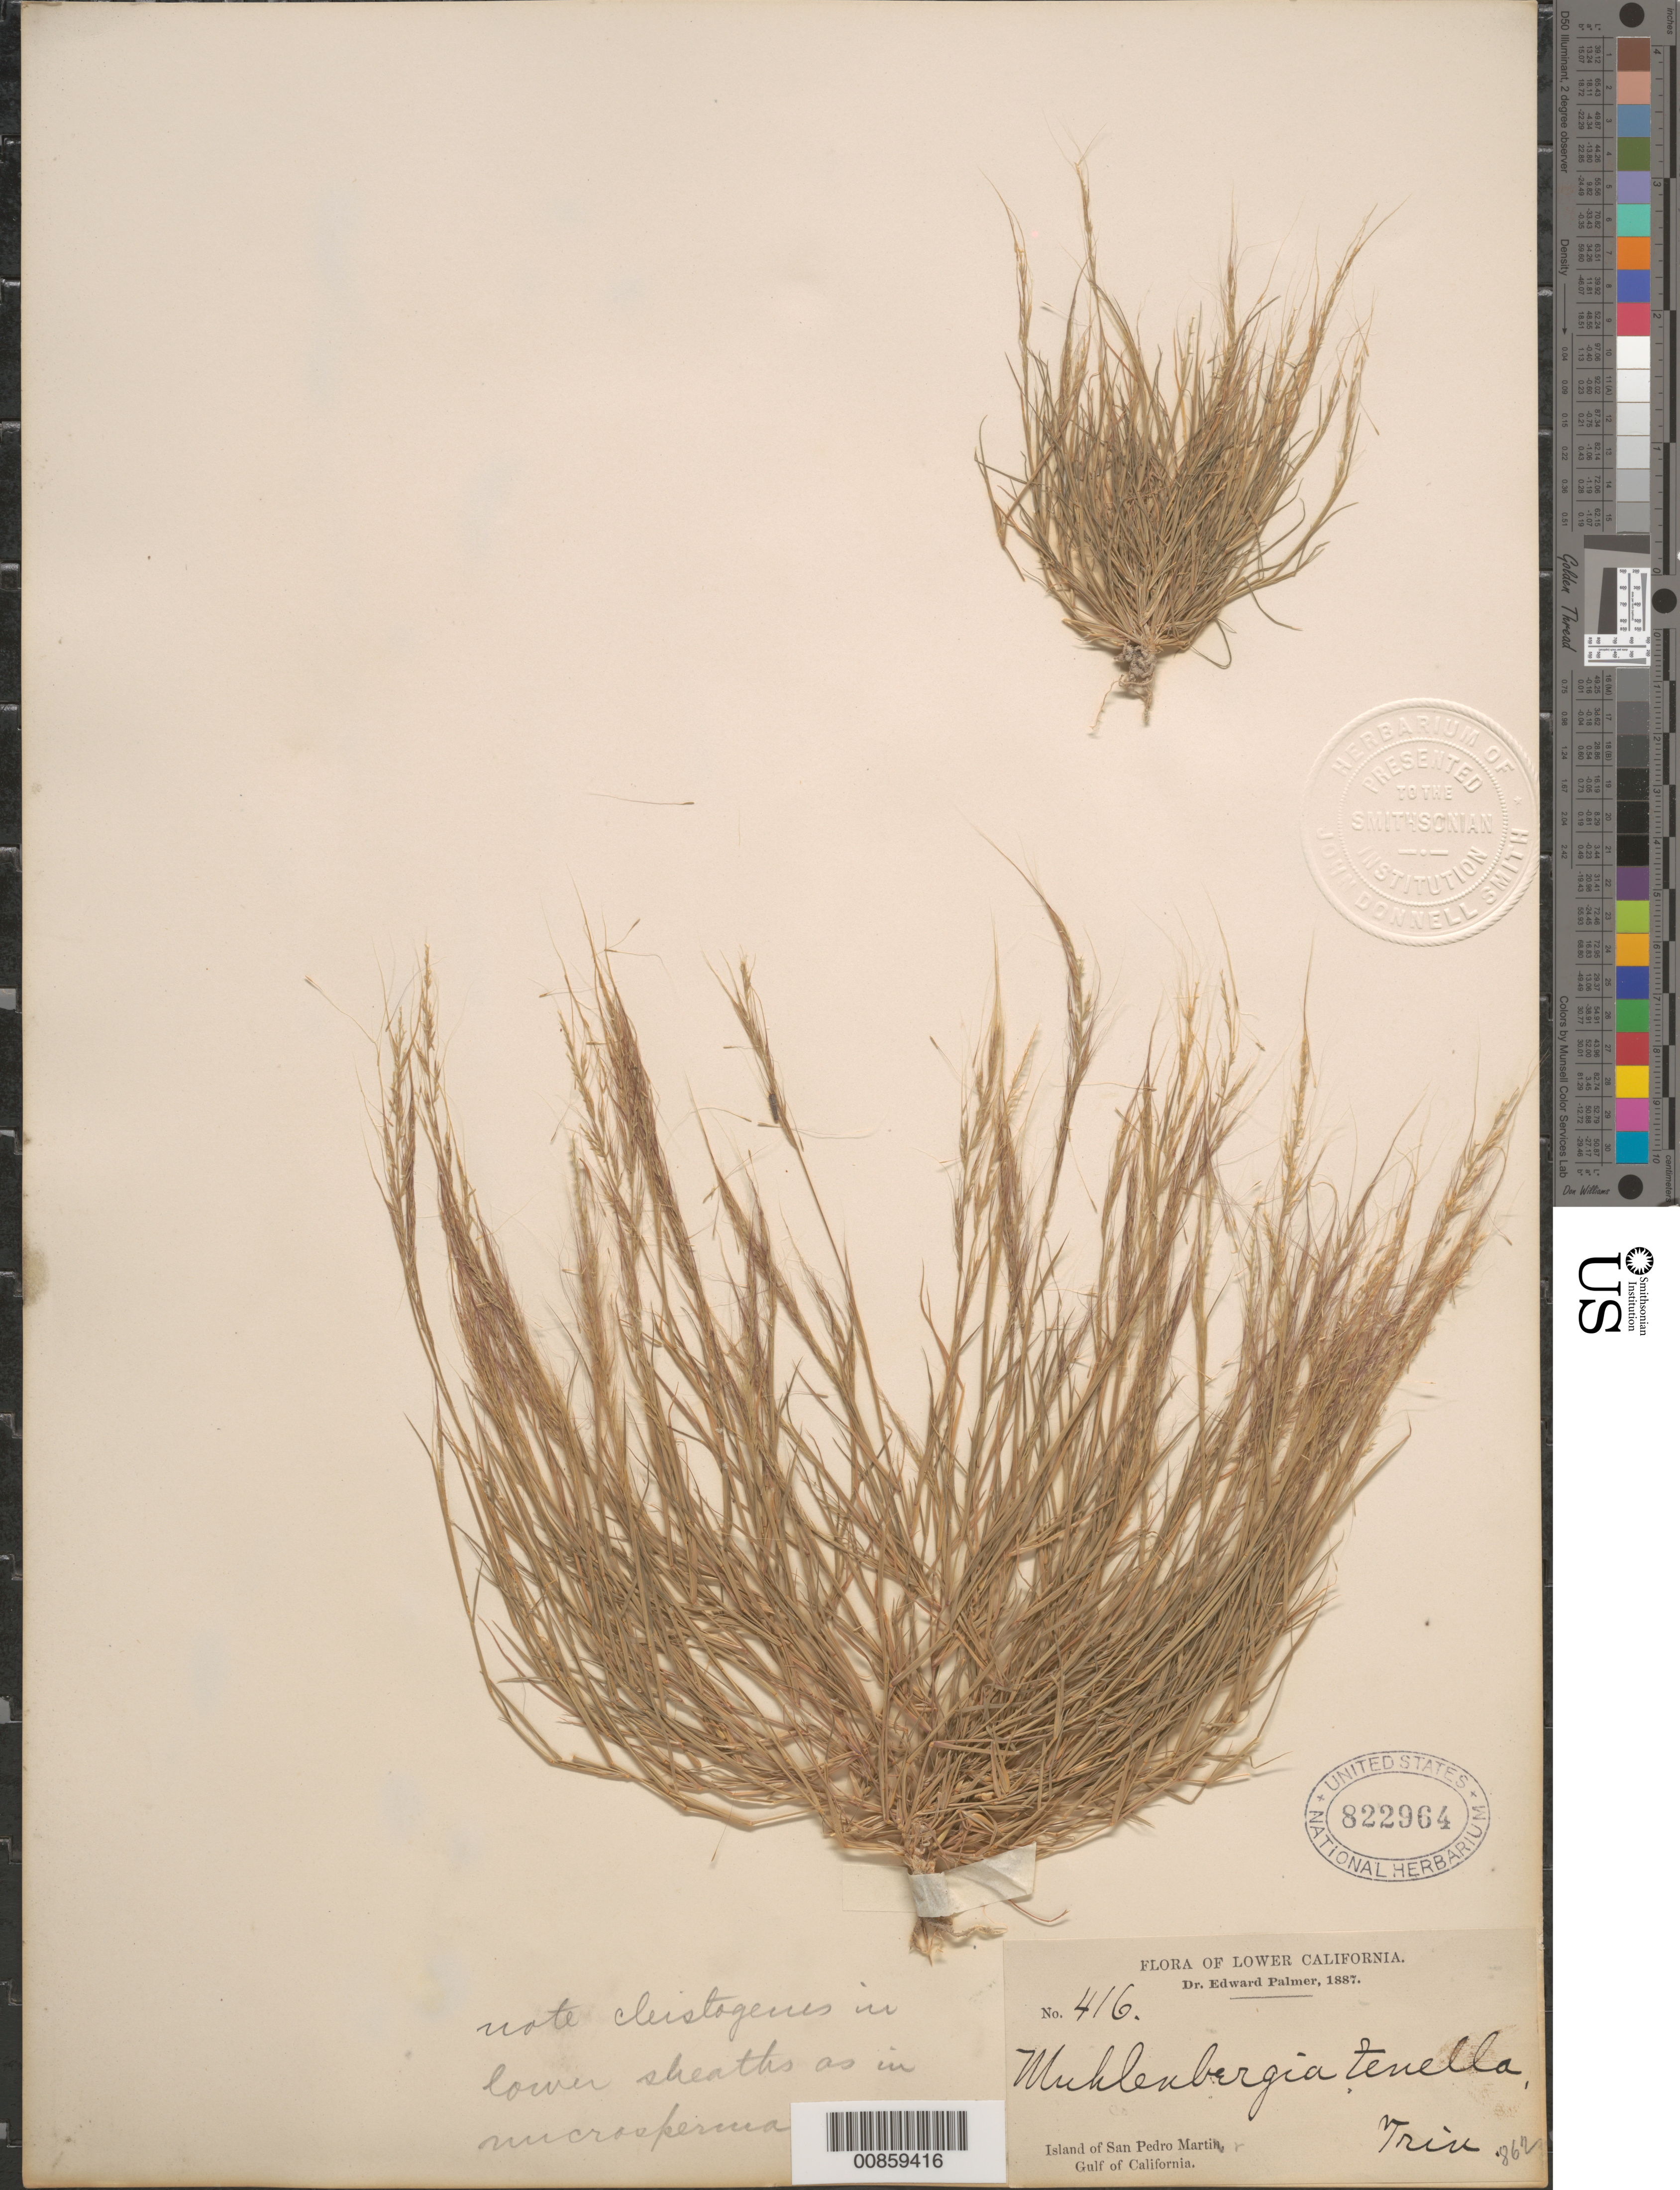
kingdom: Plantae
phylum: Tracheophyta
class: Liliopsida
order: Poales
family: Poaceae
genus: Muhlenbergia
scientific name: Muhlenbergia microsperma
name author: (DC.) Kunth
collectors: E. Palmer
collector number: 416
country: Mexico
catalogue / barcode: US 822964